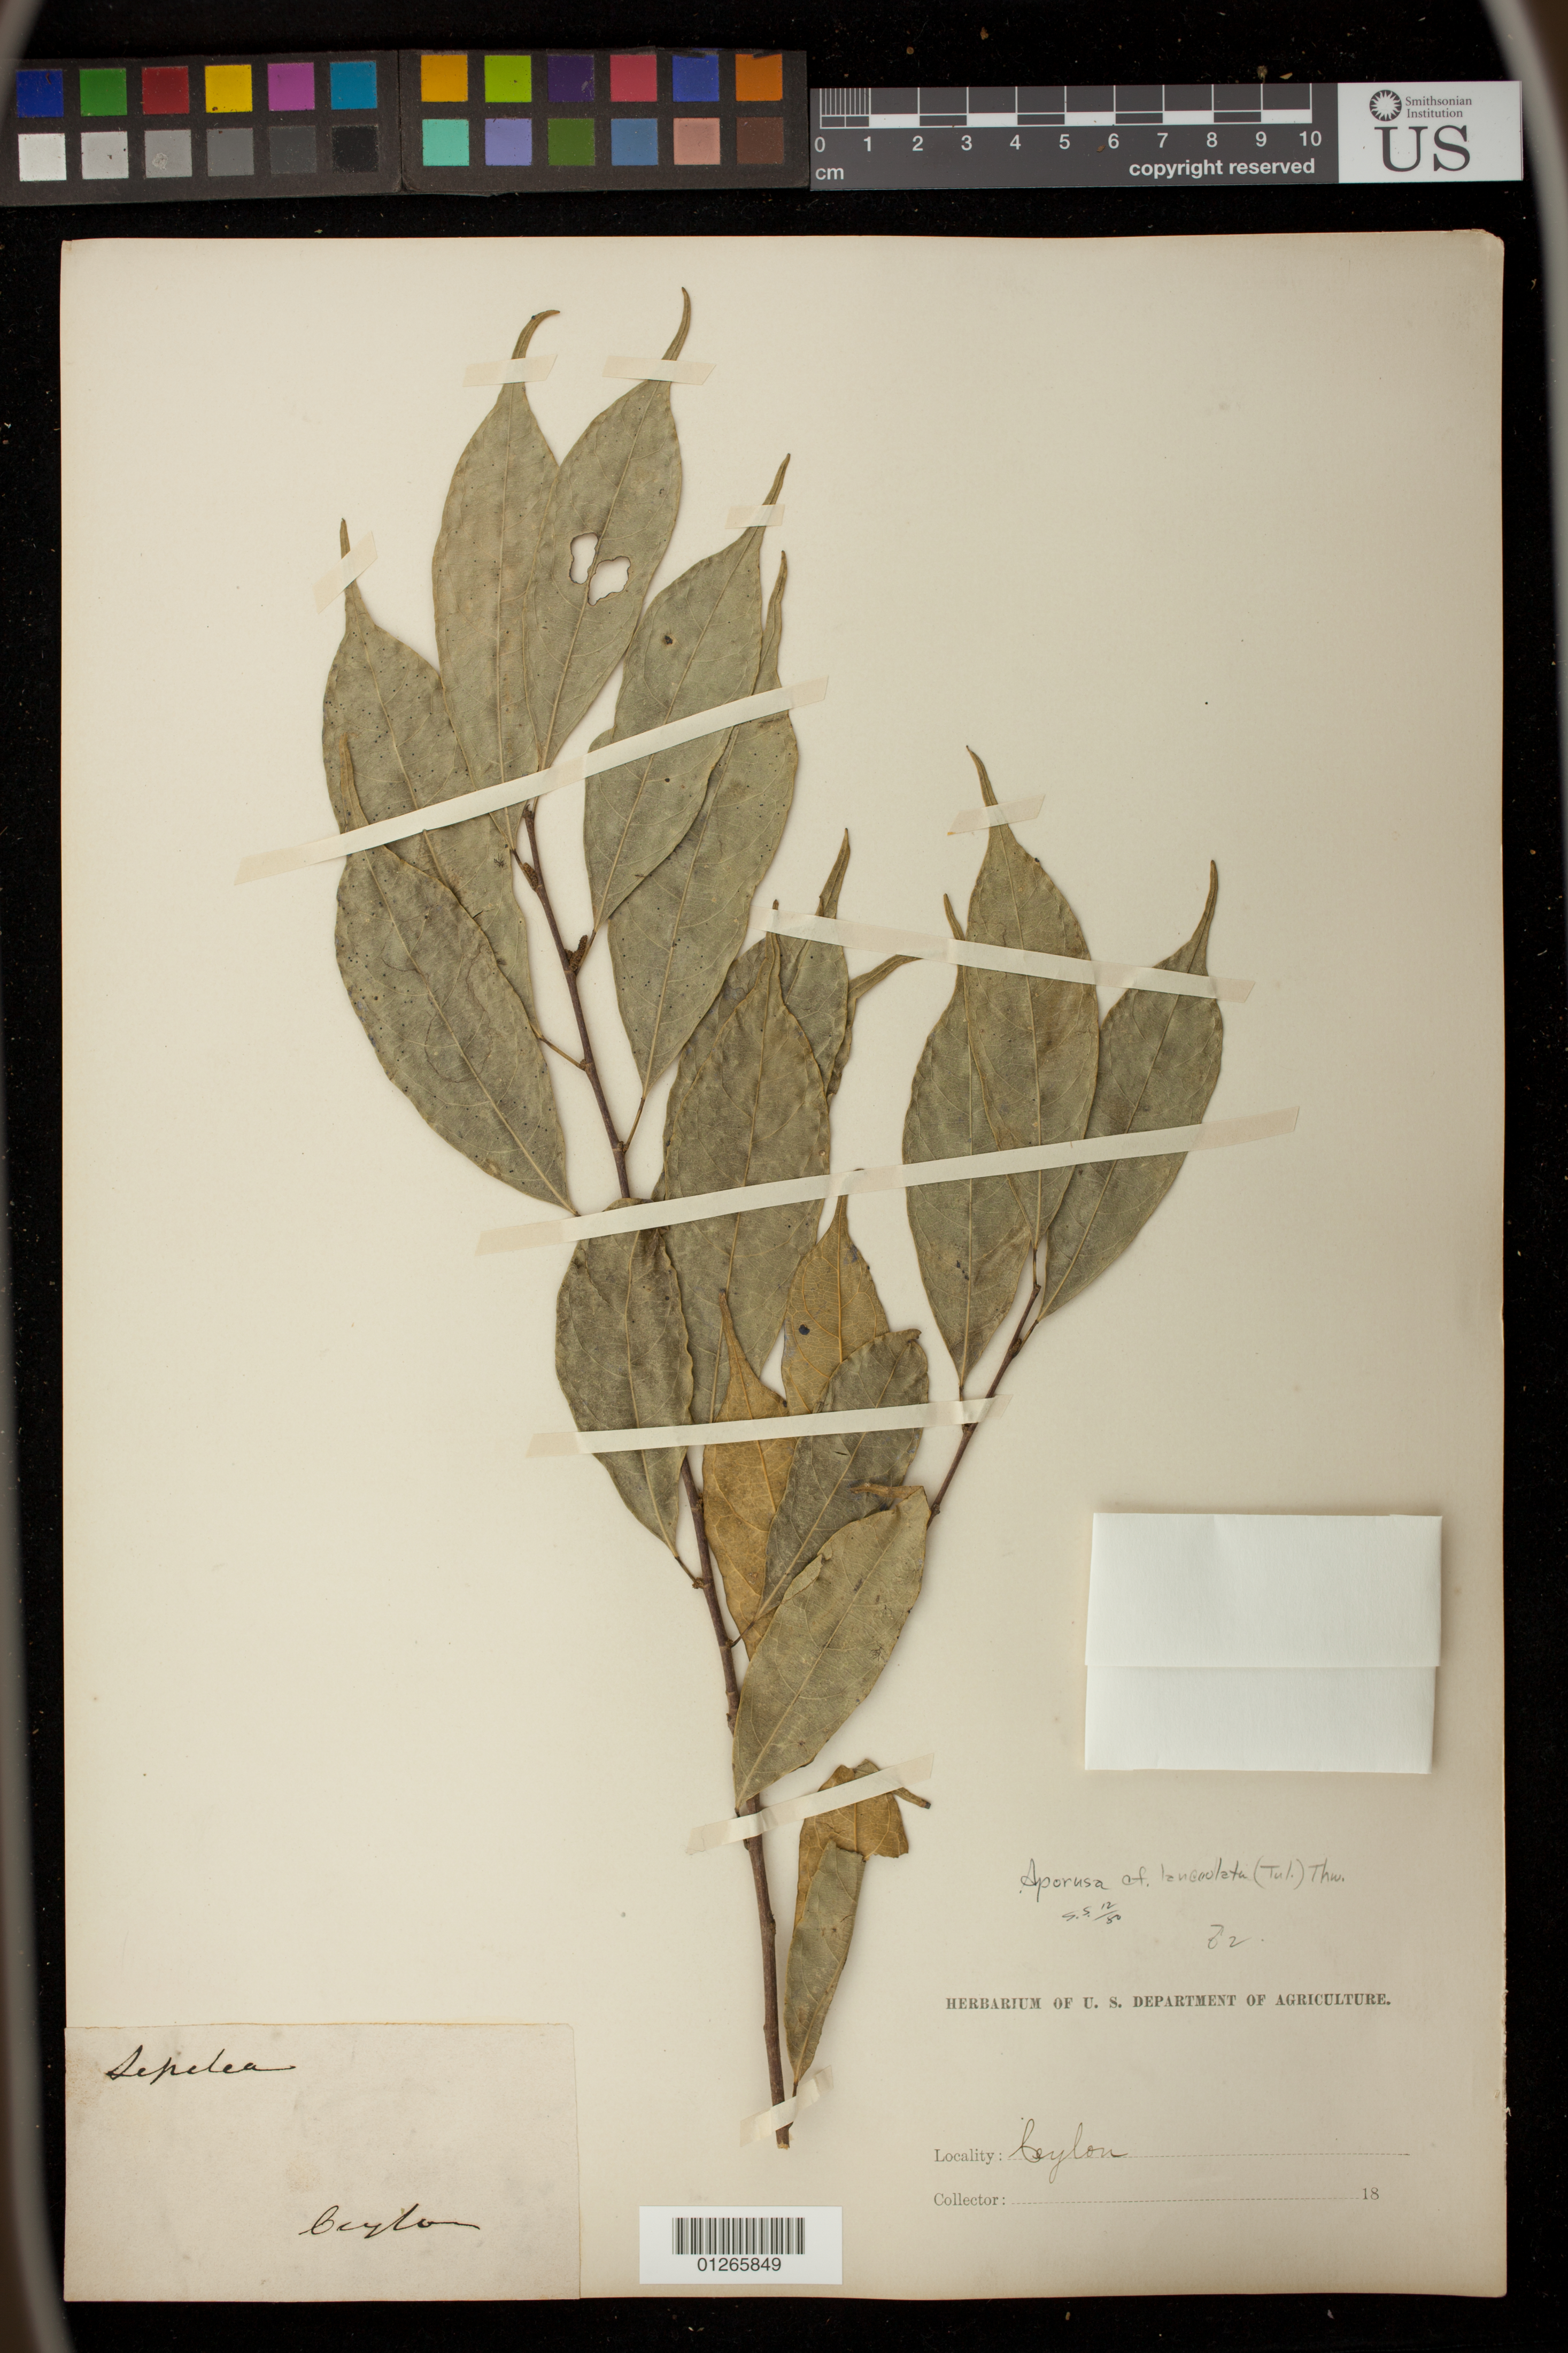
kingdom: Plantae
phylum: Tracheophyta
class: Magnoliopsida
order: Malpighiales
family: Phyllanthaceae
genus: Aporosa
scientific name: Aporosa lanceolata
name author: Müll. Arg.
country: Sri Lanka